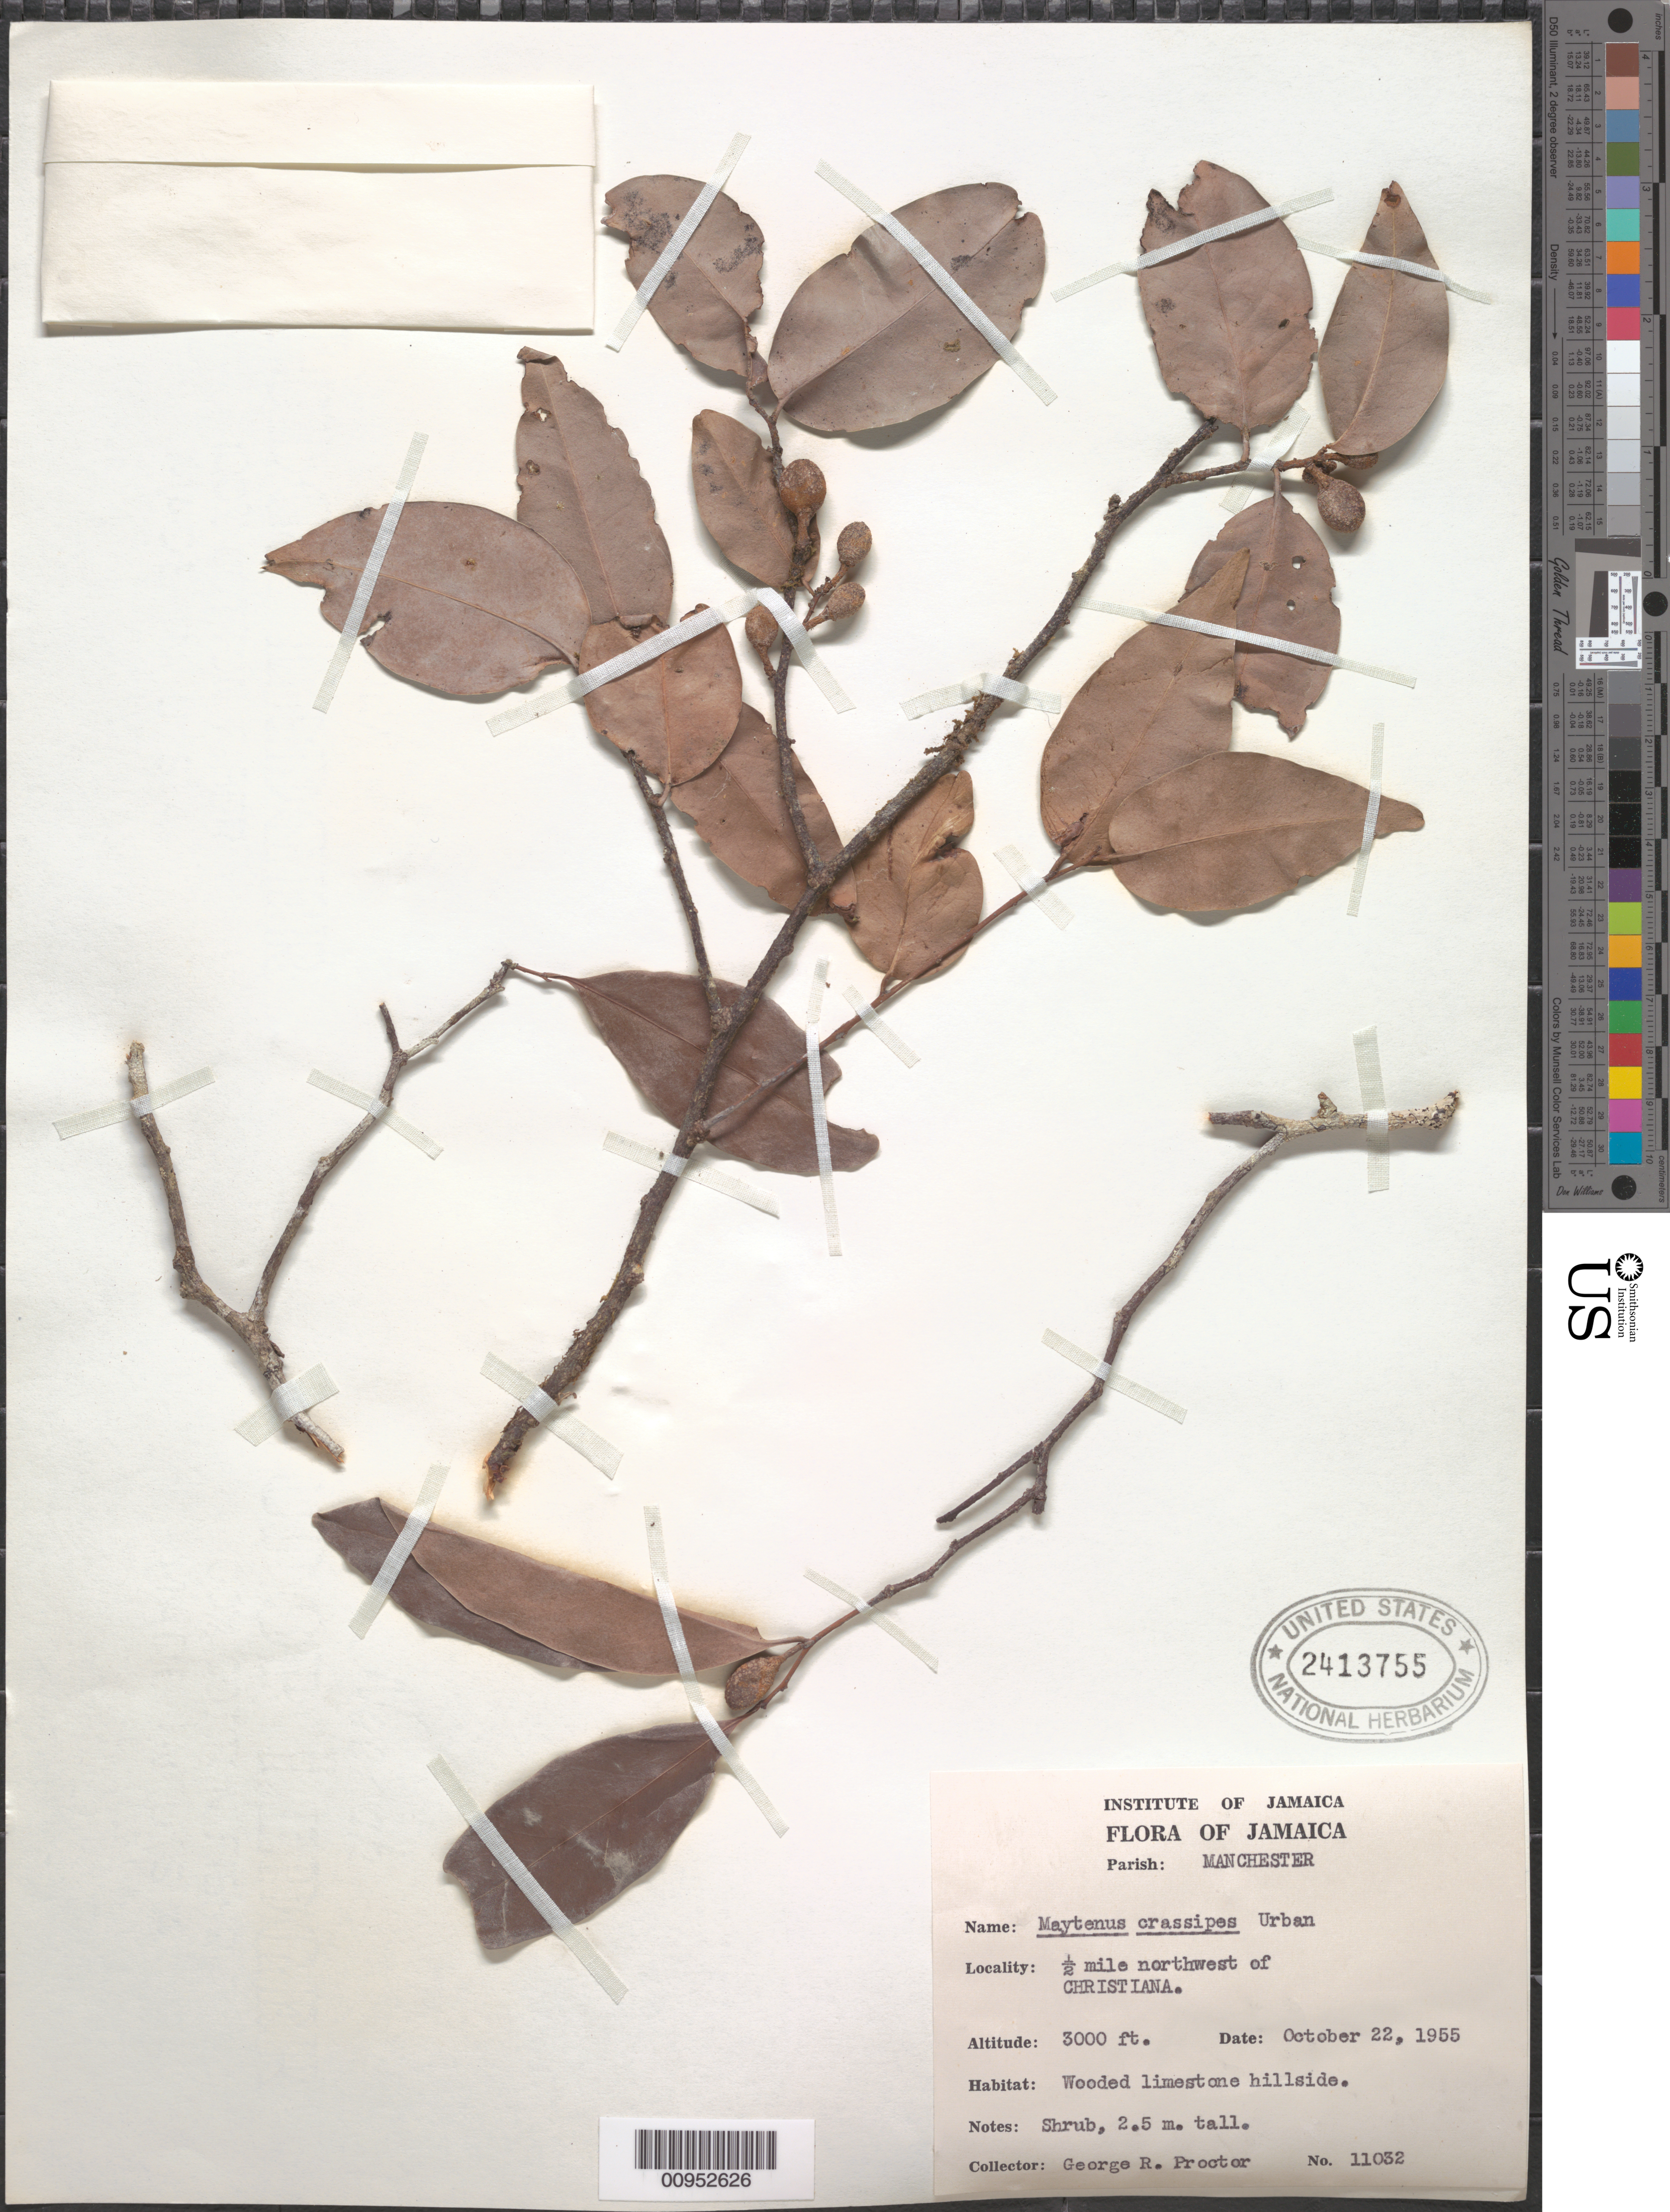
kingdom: Plantae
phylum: Tracheophyta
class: Magnoliopsida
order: Celastrales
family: Celastraceae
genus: Maytenus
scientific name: Maytenus crassipes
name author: Urb.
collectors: G. R. Proctor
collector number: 11032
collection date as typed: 22 Oct 1955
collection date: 1955-10-22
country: Jamaica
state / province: Manchester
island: Jamaica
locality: Cristiana, ½ mile NW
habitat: Wooded limestone hillside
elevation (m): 914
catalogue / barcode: US 2413755